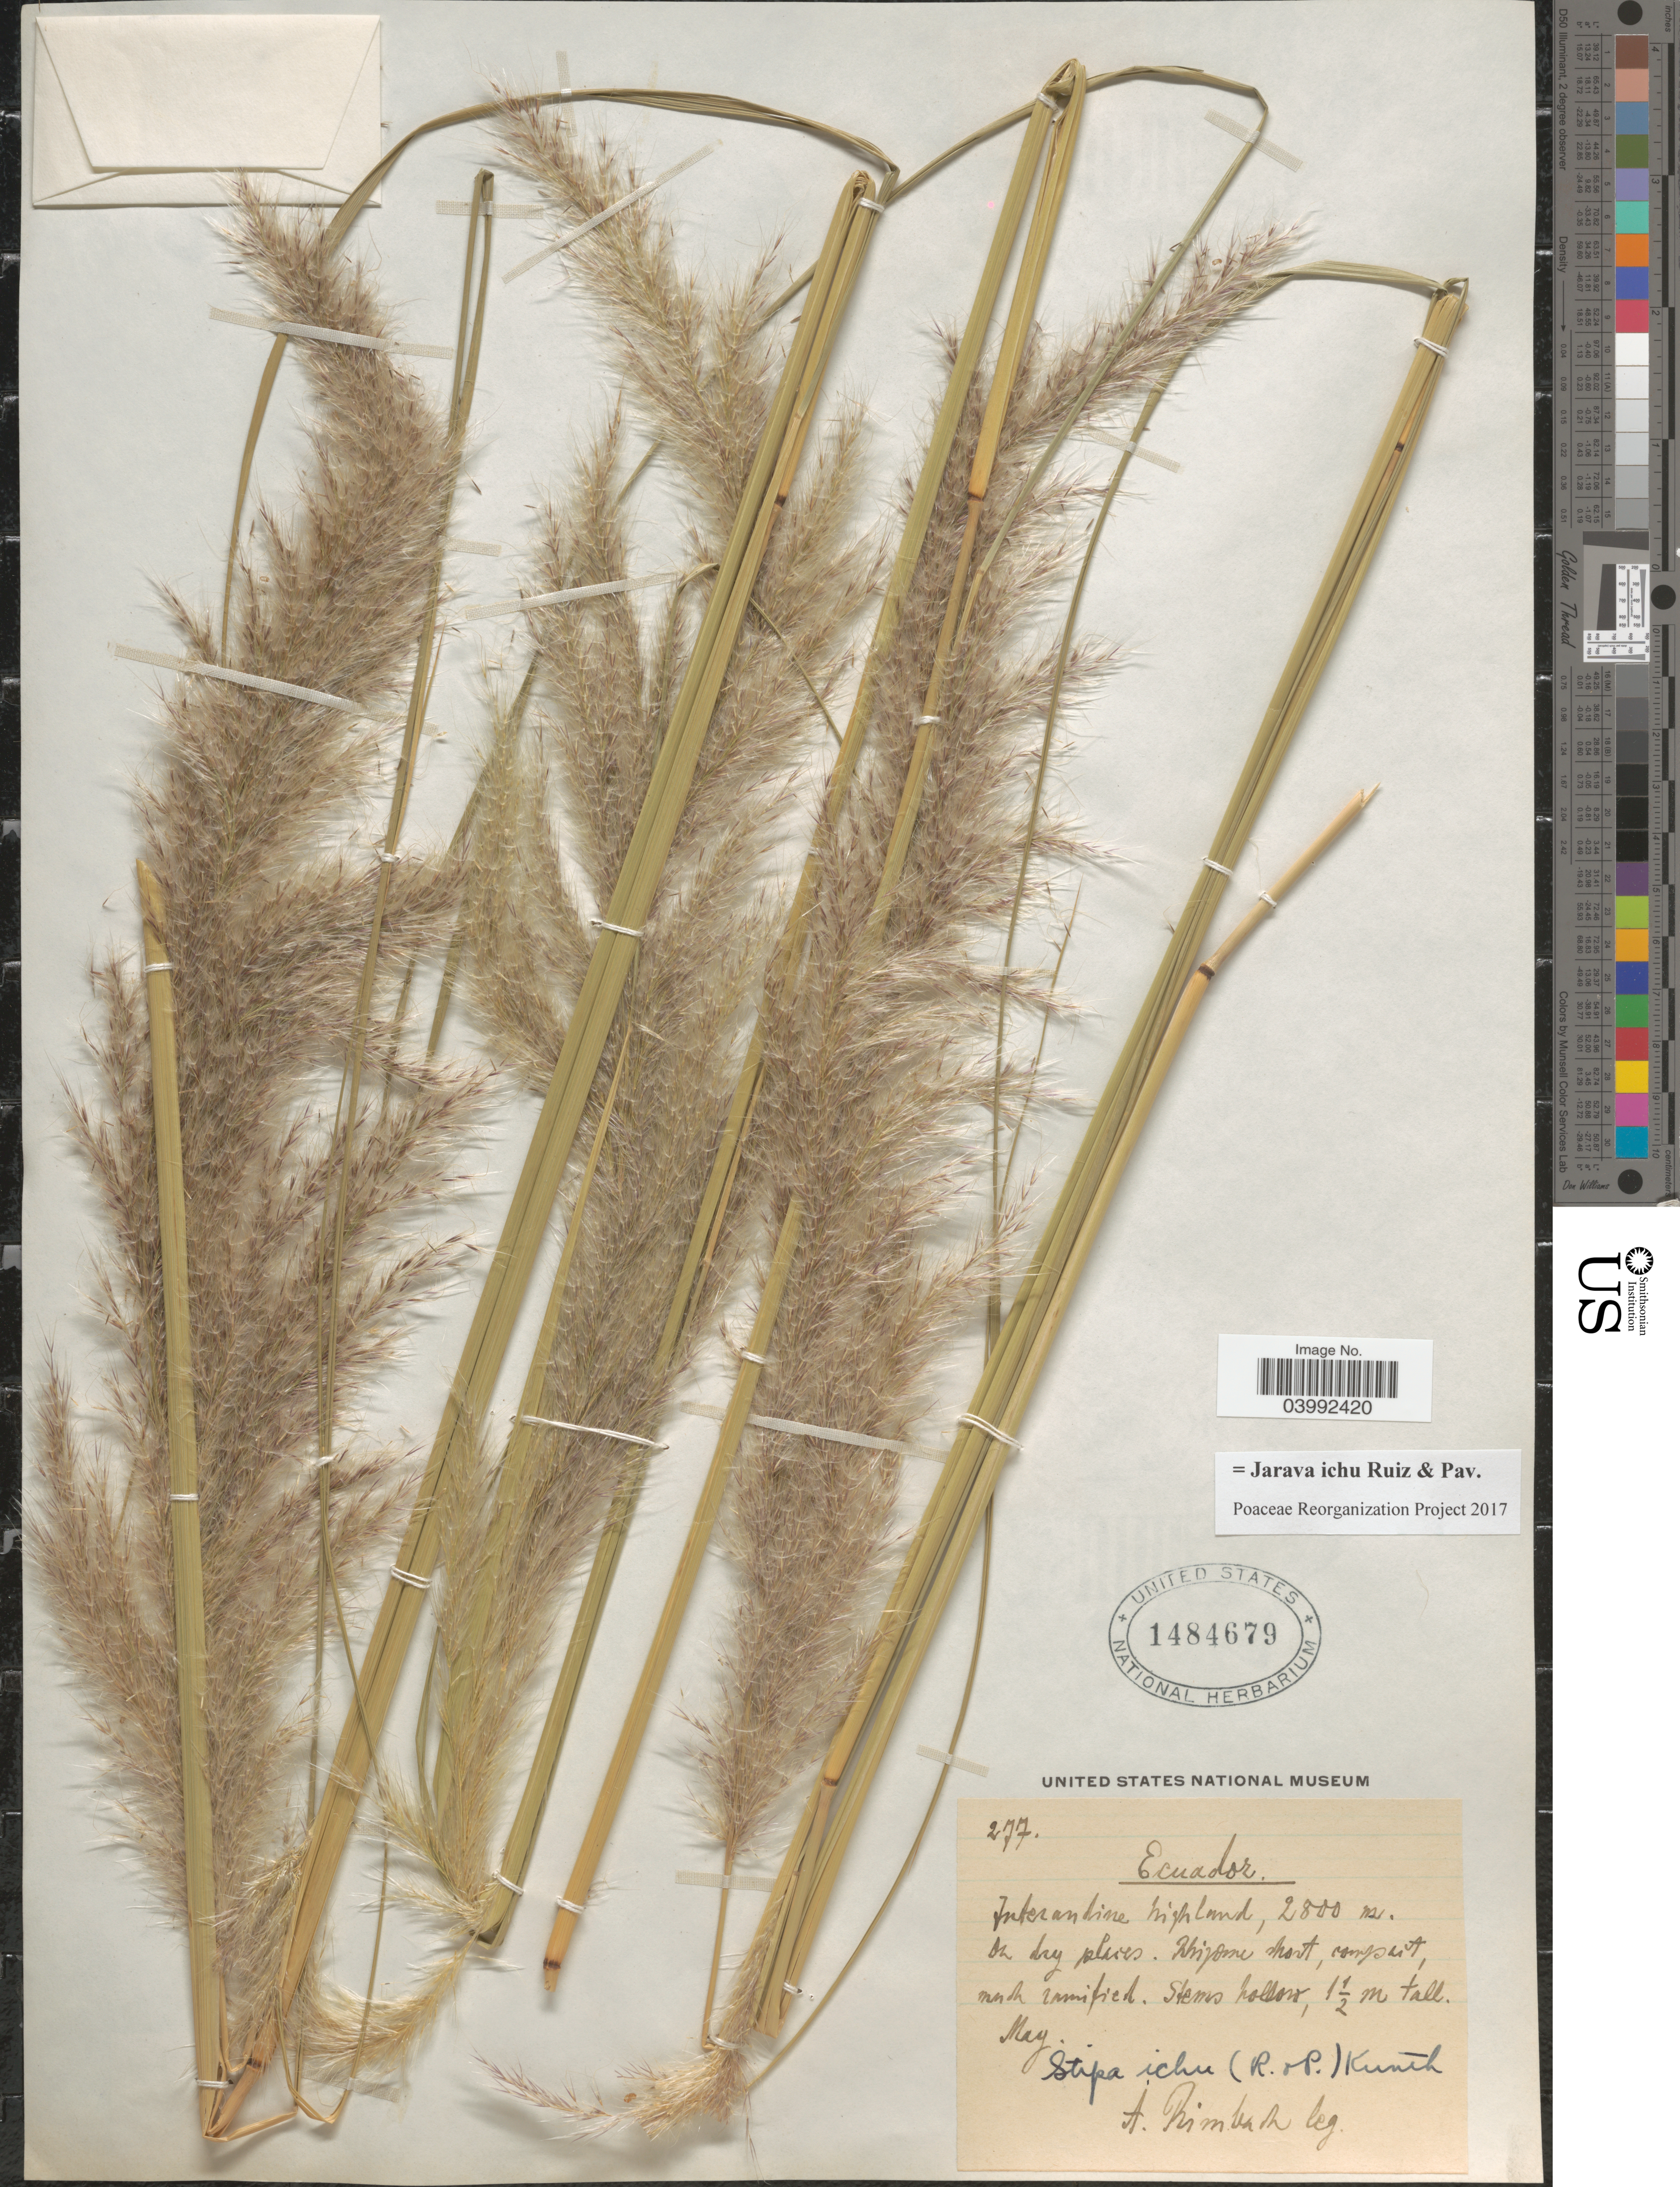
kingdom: Plantae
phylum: Tracheophyta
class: Liliopsida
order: Poales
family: Poaceae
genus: Jarava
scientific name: Jarava ichu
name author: Ruiz & Pav.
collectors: A. Rimbach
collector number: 277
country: Ecuador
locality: Interandine highland.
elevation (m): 2800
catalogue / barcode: US 1484679